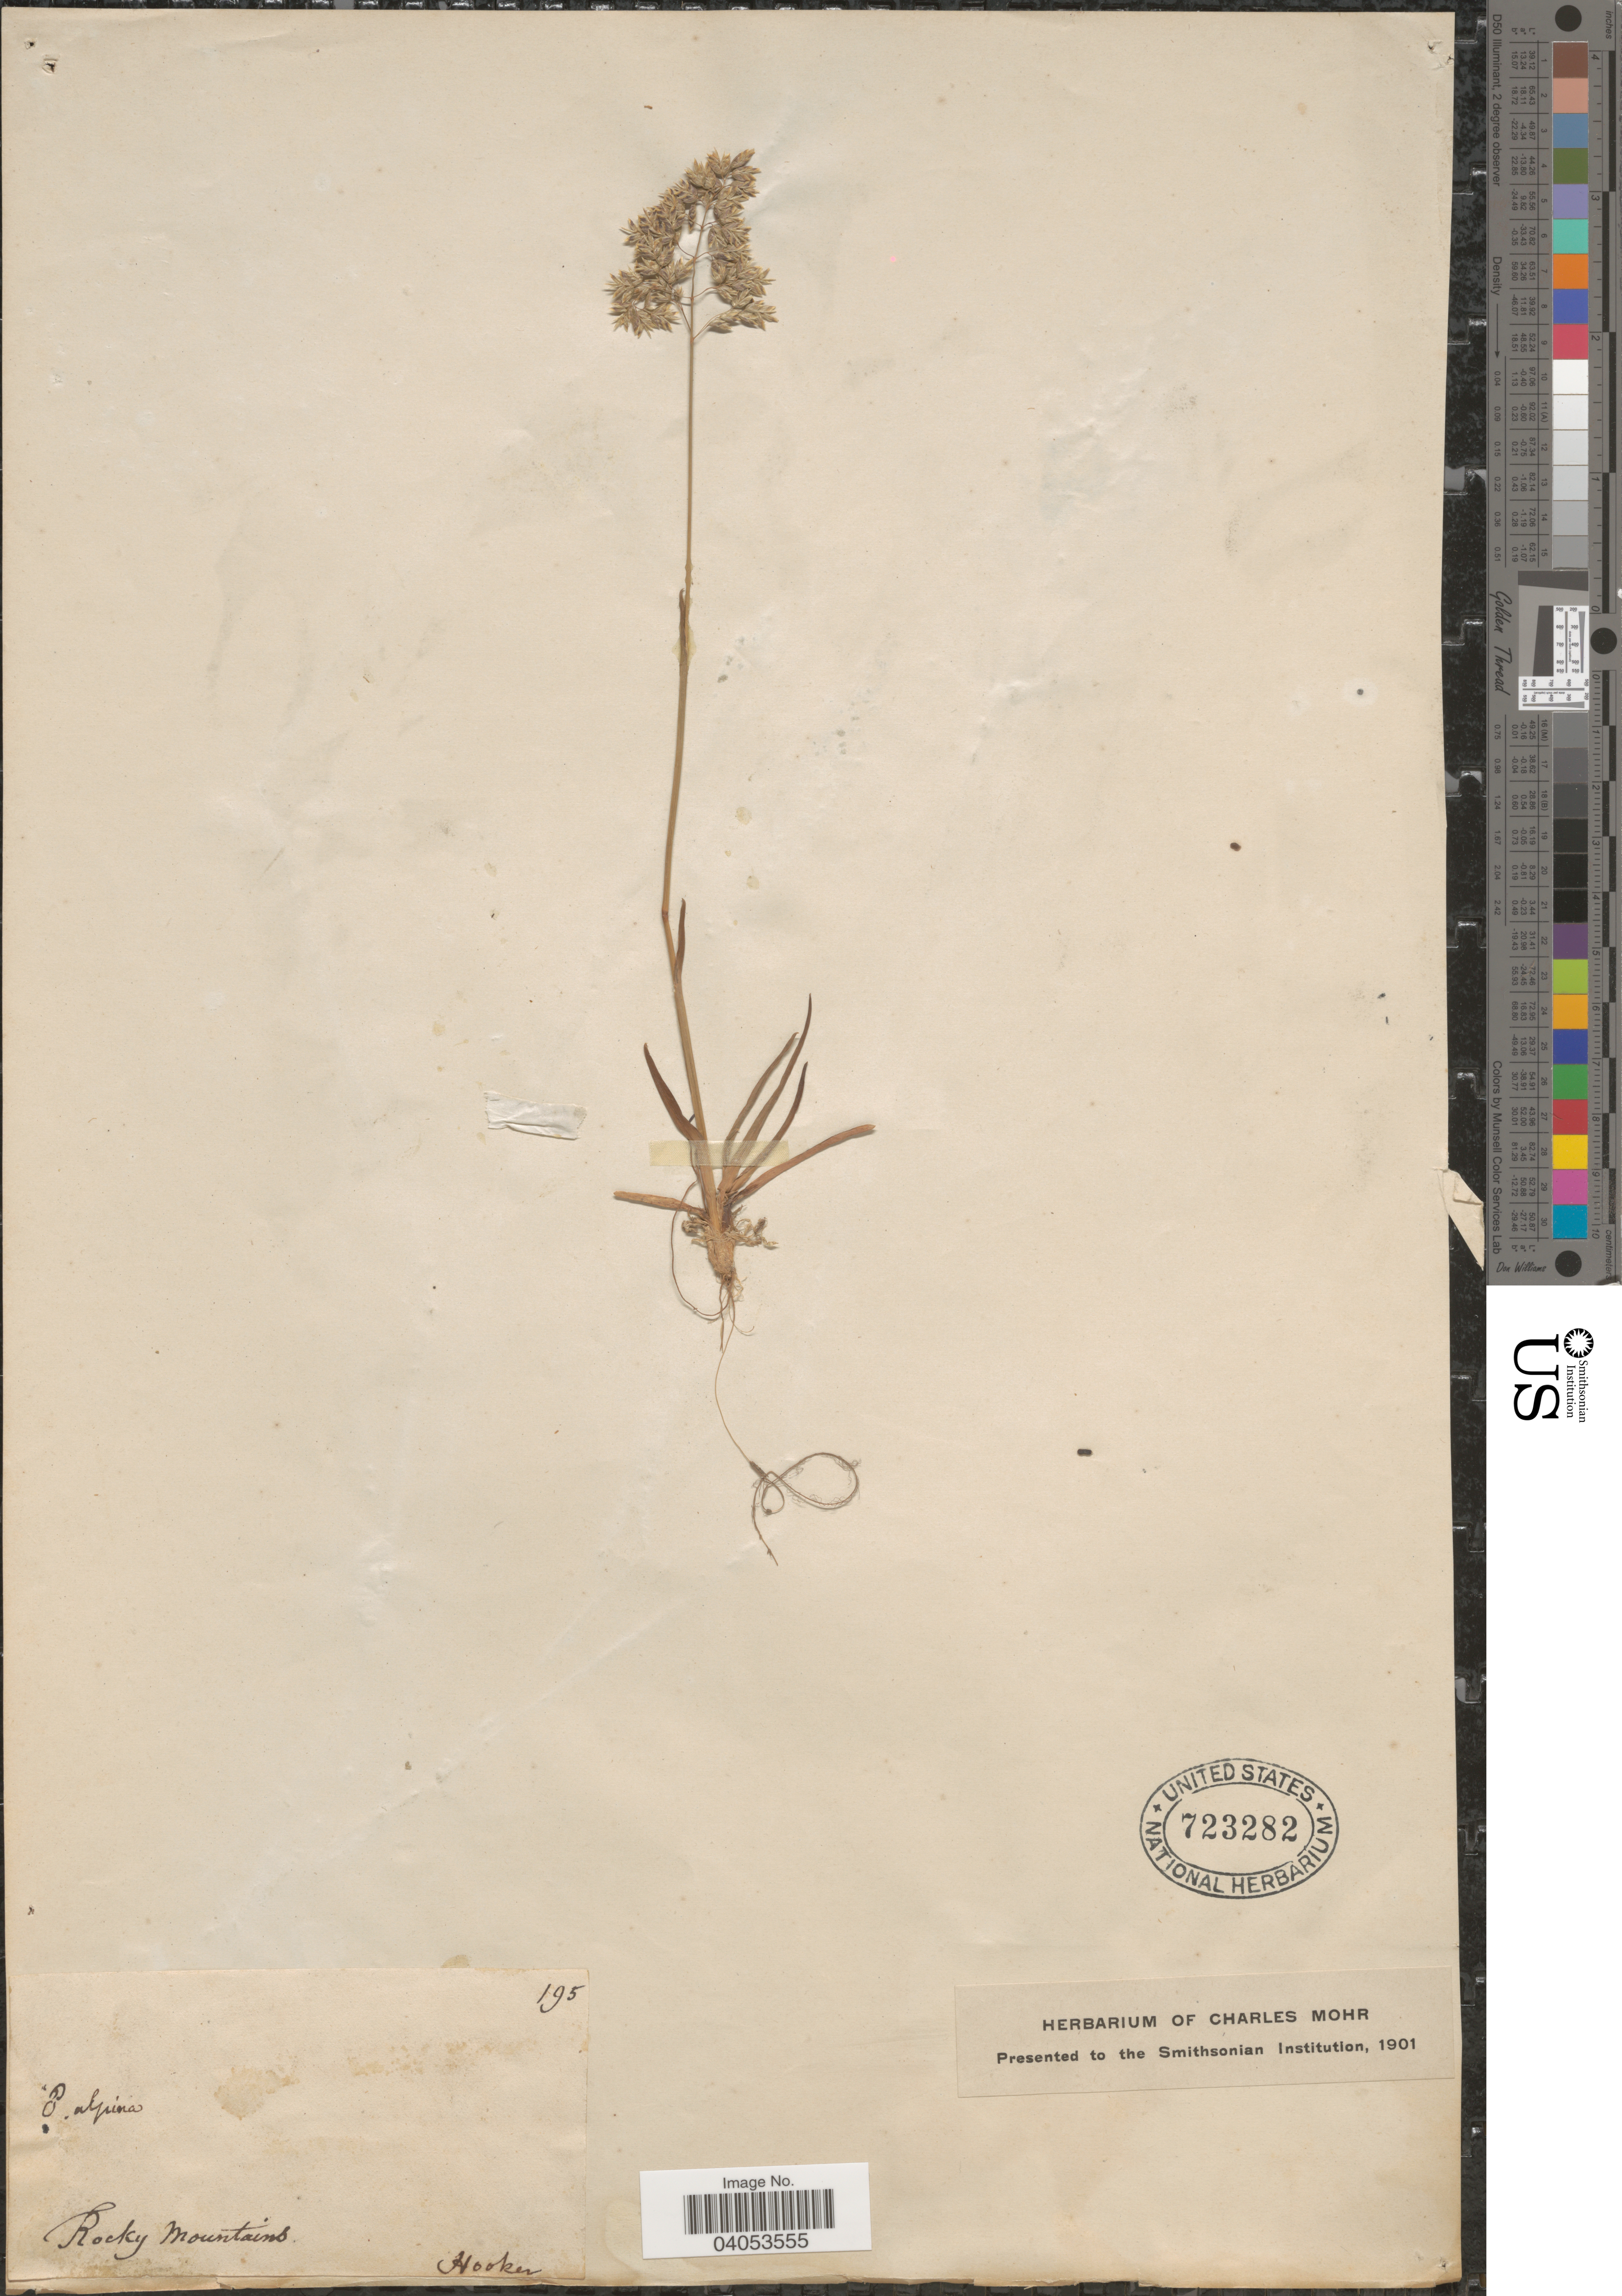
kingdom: Plantae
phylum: Tracheophyta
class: Liliopsida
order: Poales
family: Poaceae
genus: Poa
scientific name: Poa alpina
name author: L.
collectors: -. Hooker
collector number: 195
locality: Rocky Mountains.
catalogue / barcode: US 723282